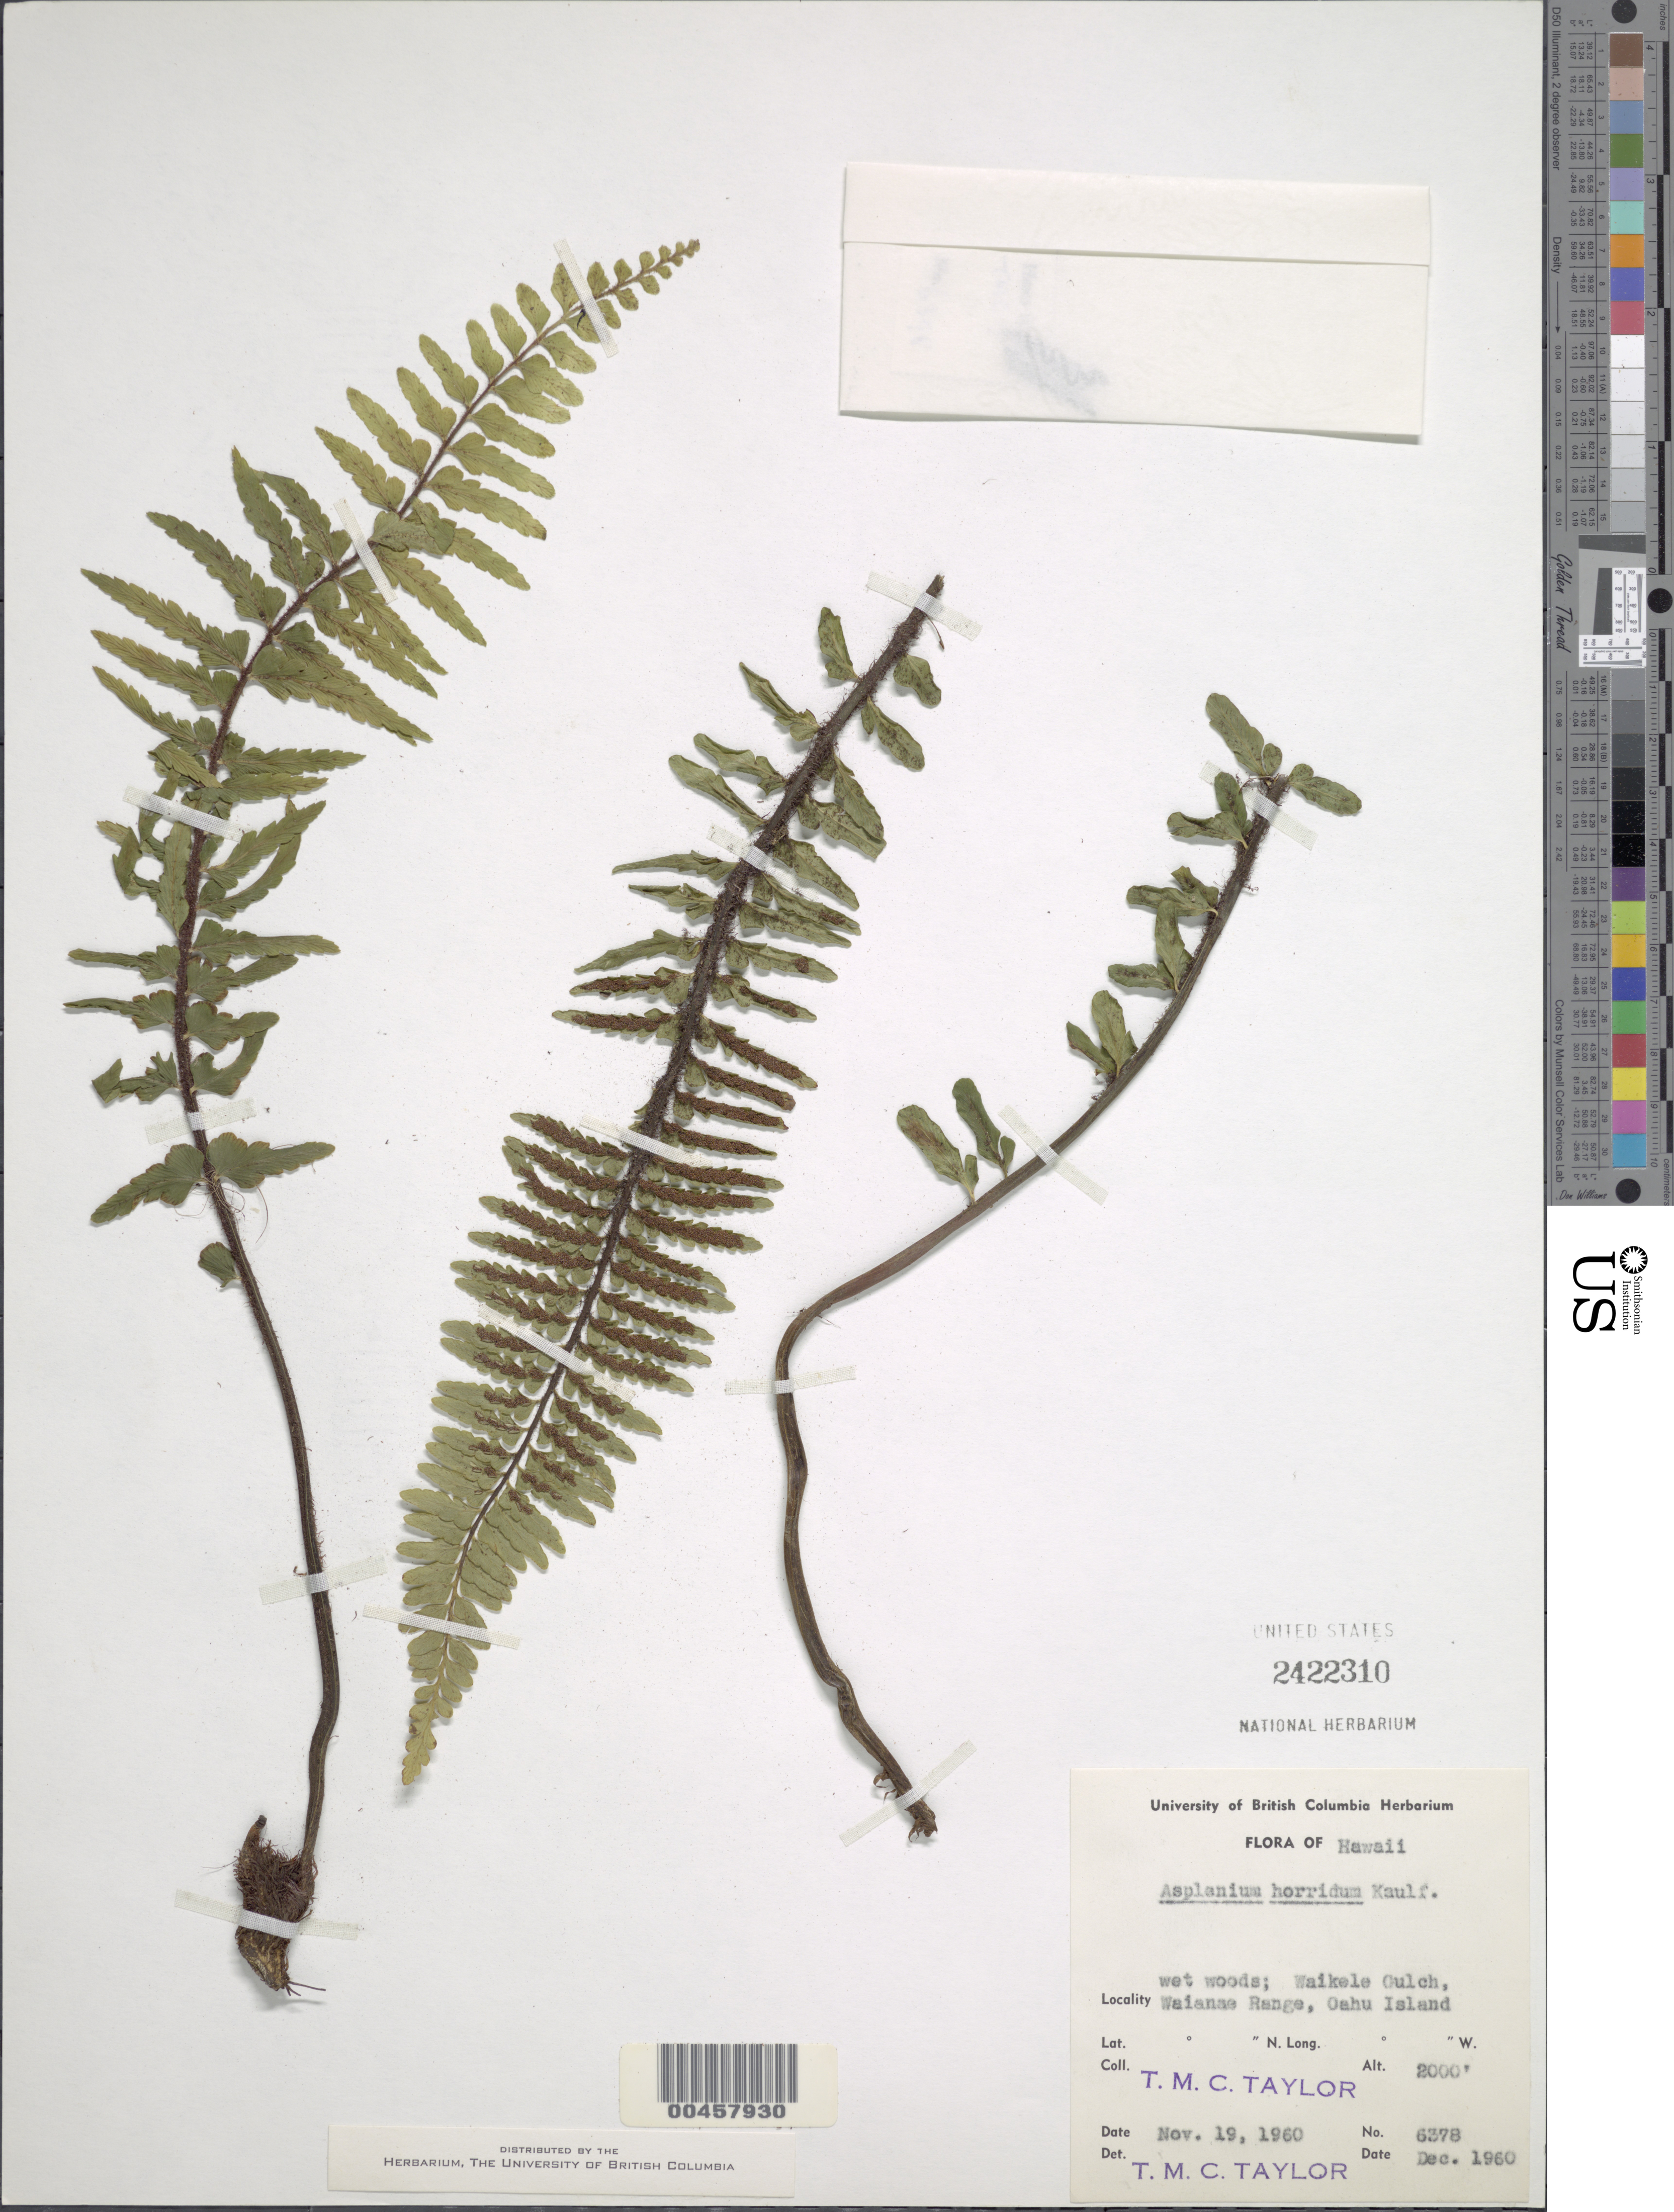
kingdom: Plantae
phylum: Tracheophyta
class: Polypodiopsida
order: Polypodiales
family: Aspleniaceae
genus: Asplenium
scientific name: Asplenium horridum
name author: Kaulf.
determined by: Salgado, A. E.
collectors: T. M. C. Taylor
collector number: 6378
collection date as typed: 19 Nov 1960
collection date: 1960-11-19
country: United States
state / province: Hawaii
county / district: Honolulu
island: Oahu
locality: Waianae Range, Oahu Island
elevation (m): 610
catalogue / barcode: US 2422310